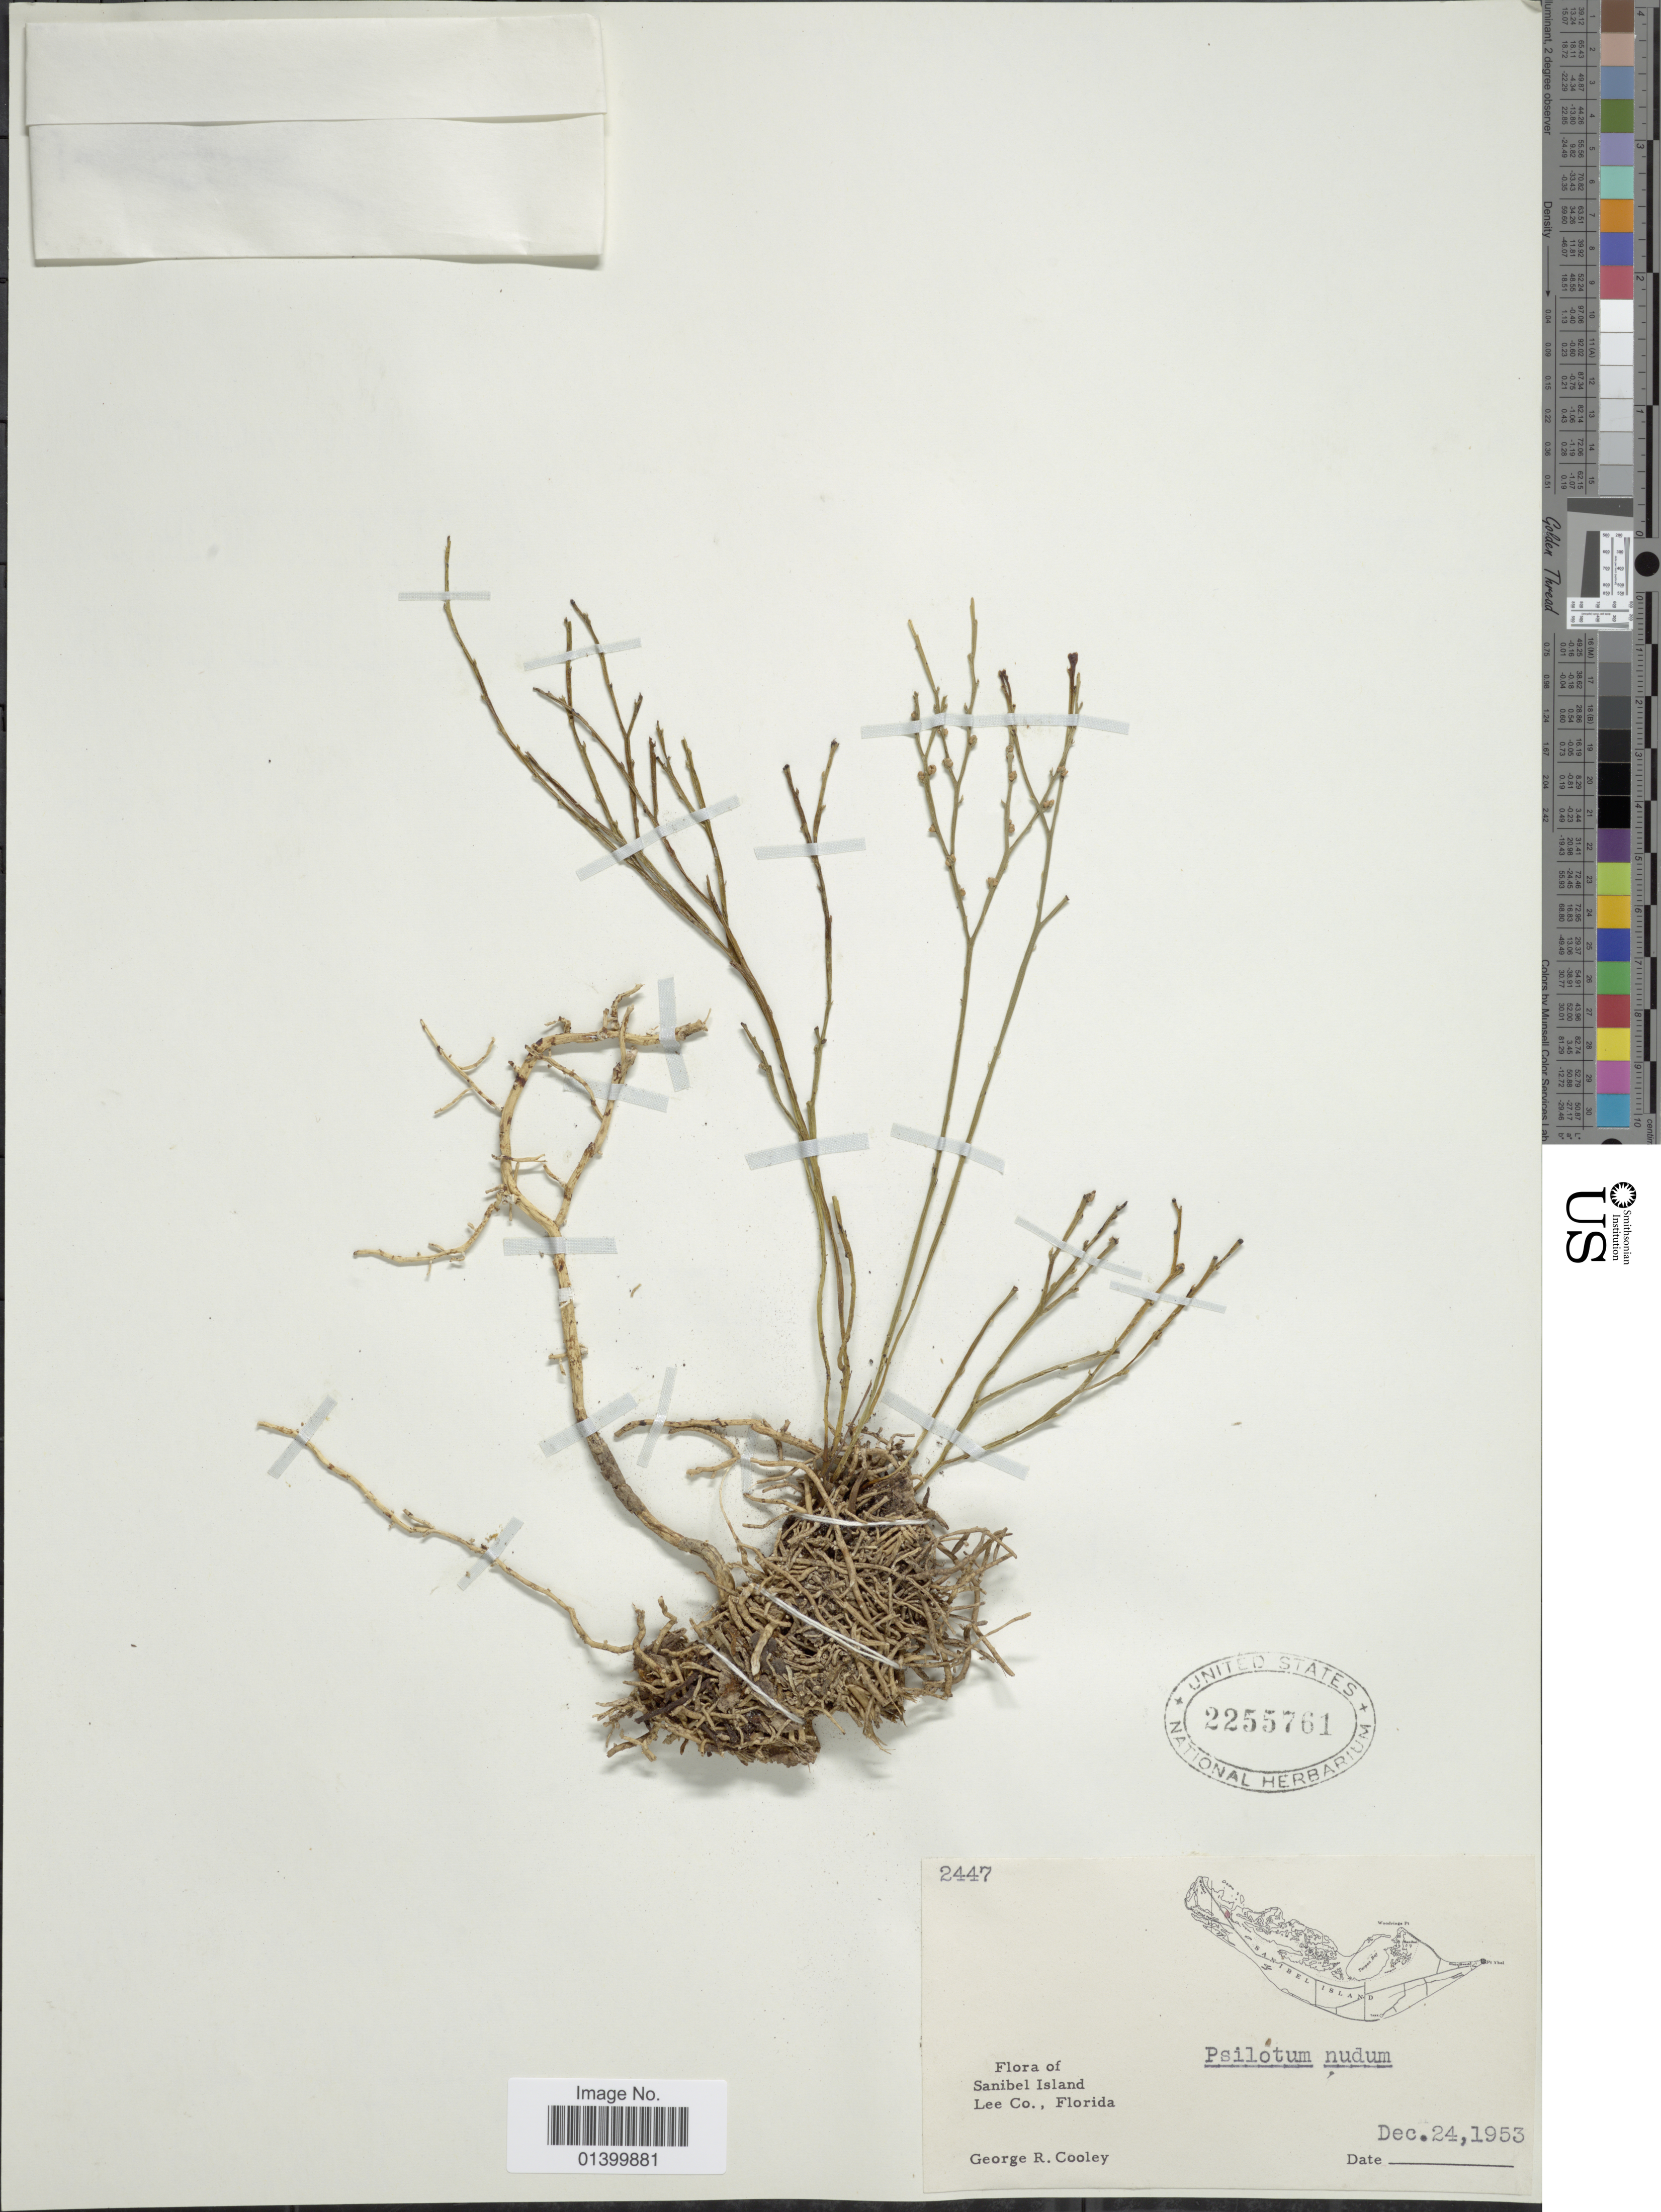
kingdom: Plantae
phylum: Tracheophyta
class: Polypodiopsida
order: Psilotales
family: Psilotaceae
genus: Psilotum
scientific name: Psilotum nudum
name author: (L.) P. Beauv.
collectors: G. R. Cooley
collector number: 2447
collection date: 1953-12-24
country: United States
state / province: Florida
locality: Sanibel Island, Lee Co.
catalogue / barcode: US 2255761